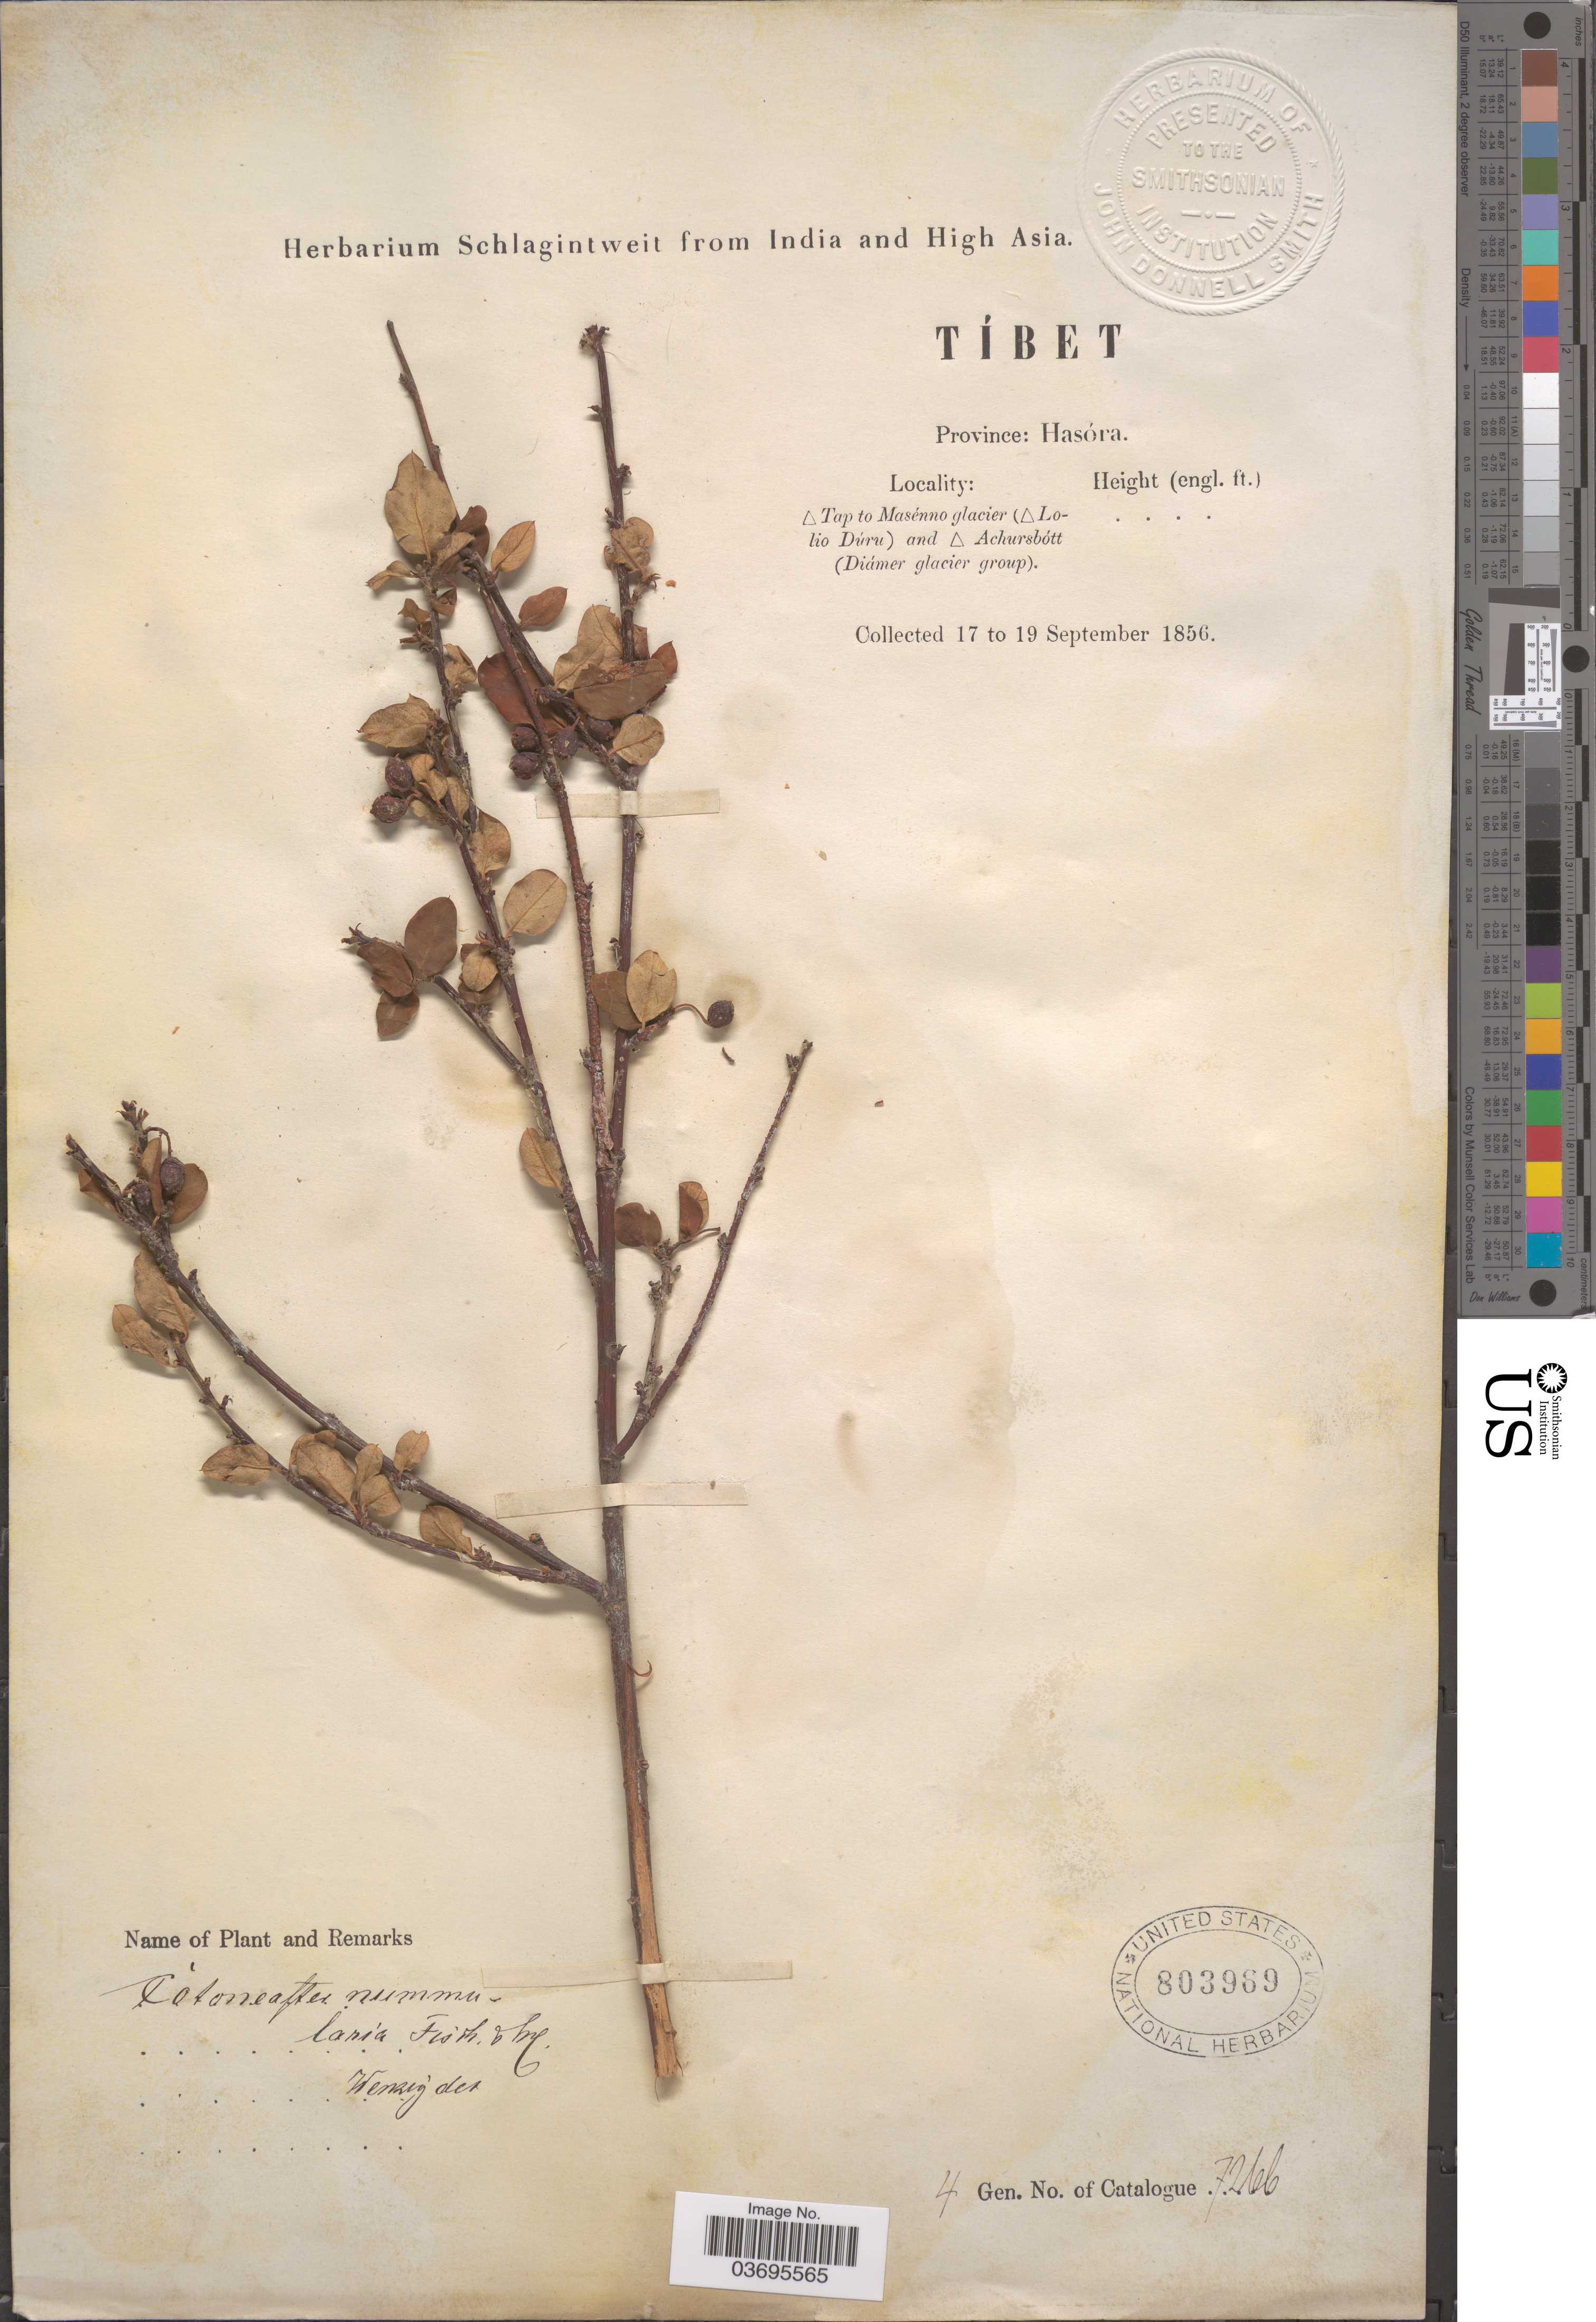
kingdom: Plantae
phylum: Tracheophyta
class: Magnoliopsida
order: Rosales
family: Rosaceae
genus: Cotoneaster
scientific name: Cotoneaster racemiflorus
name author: (Desf.) K. Koch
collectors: ex herb. Schlagintweit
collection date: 1856-09-17/1856-09-19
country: China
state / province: Xizang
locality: Tíbet. Province: Hasóra. ∆ Tap to Masénno glacier (∆ Lolio Dúru) and ∆ Achursbótt (Diámer glacier group).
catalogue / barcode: US 803969